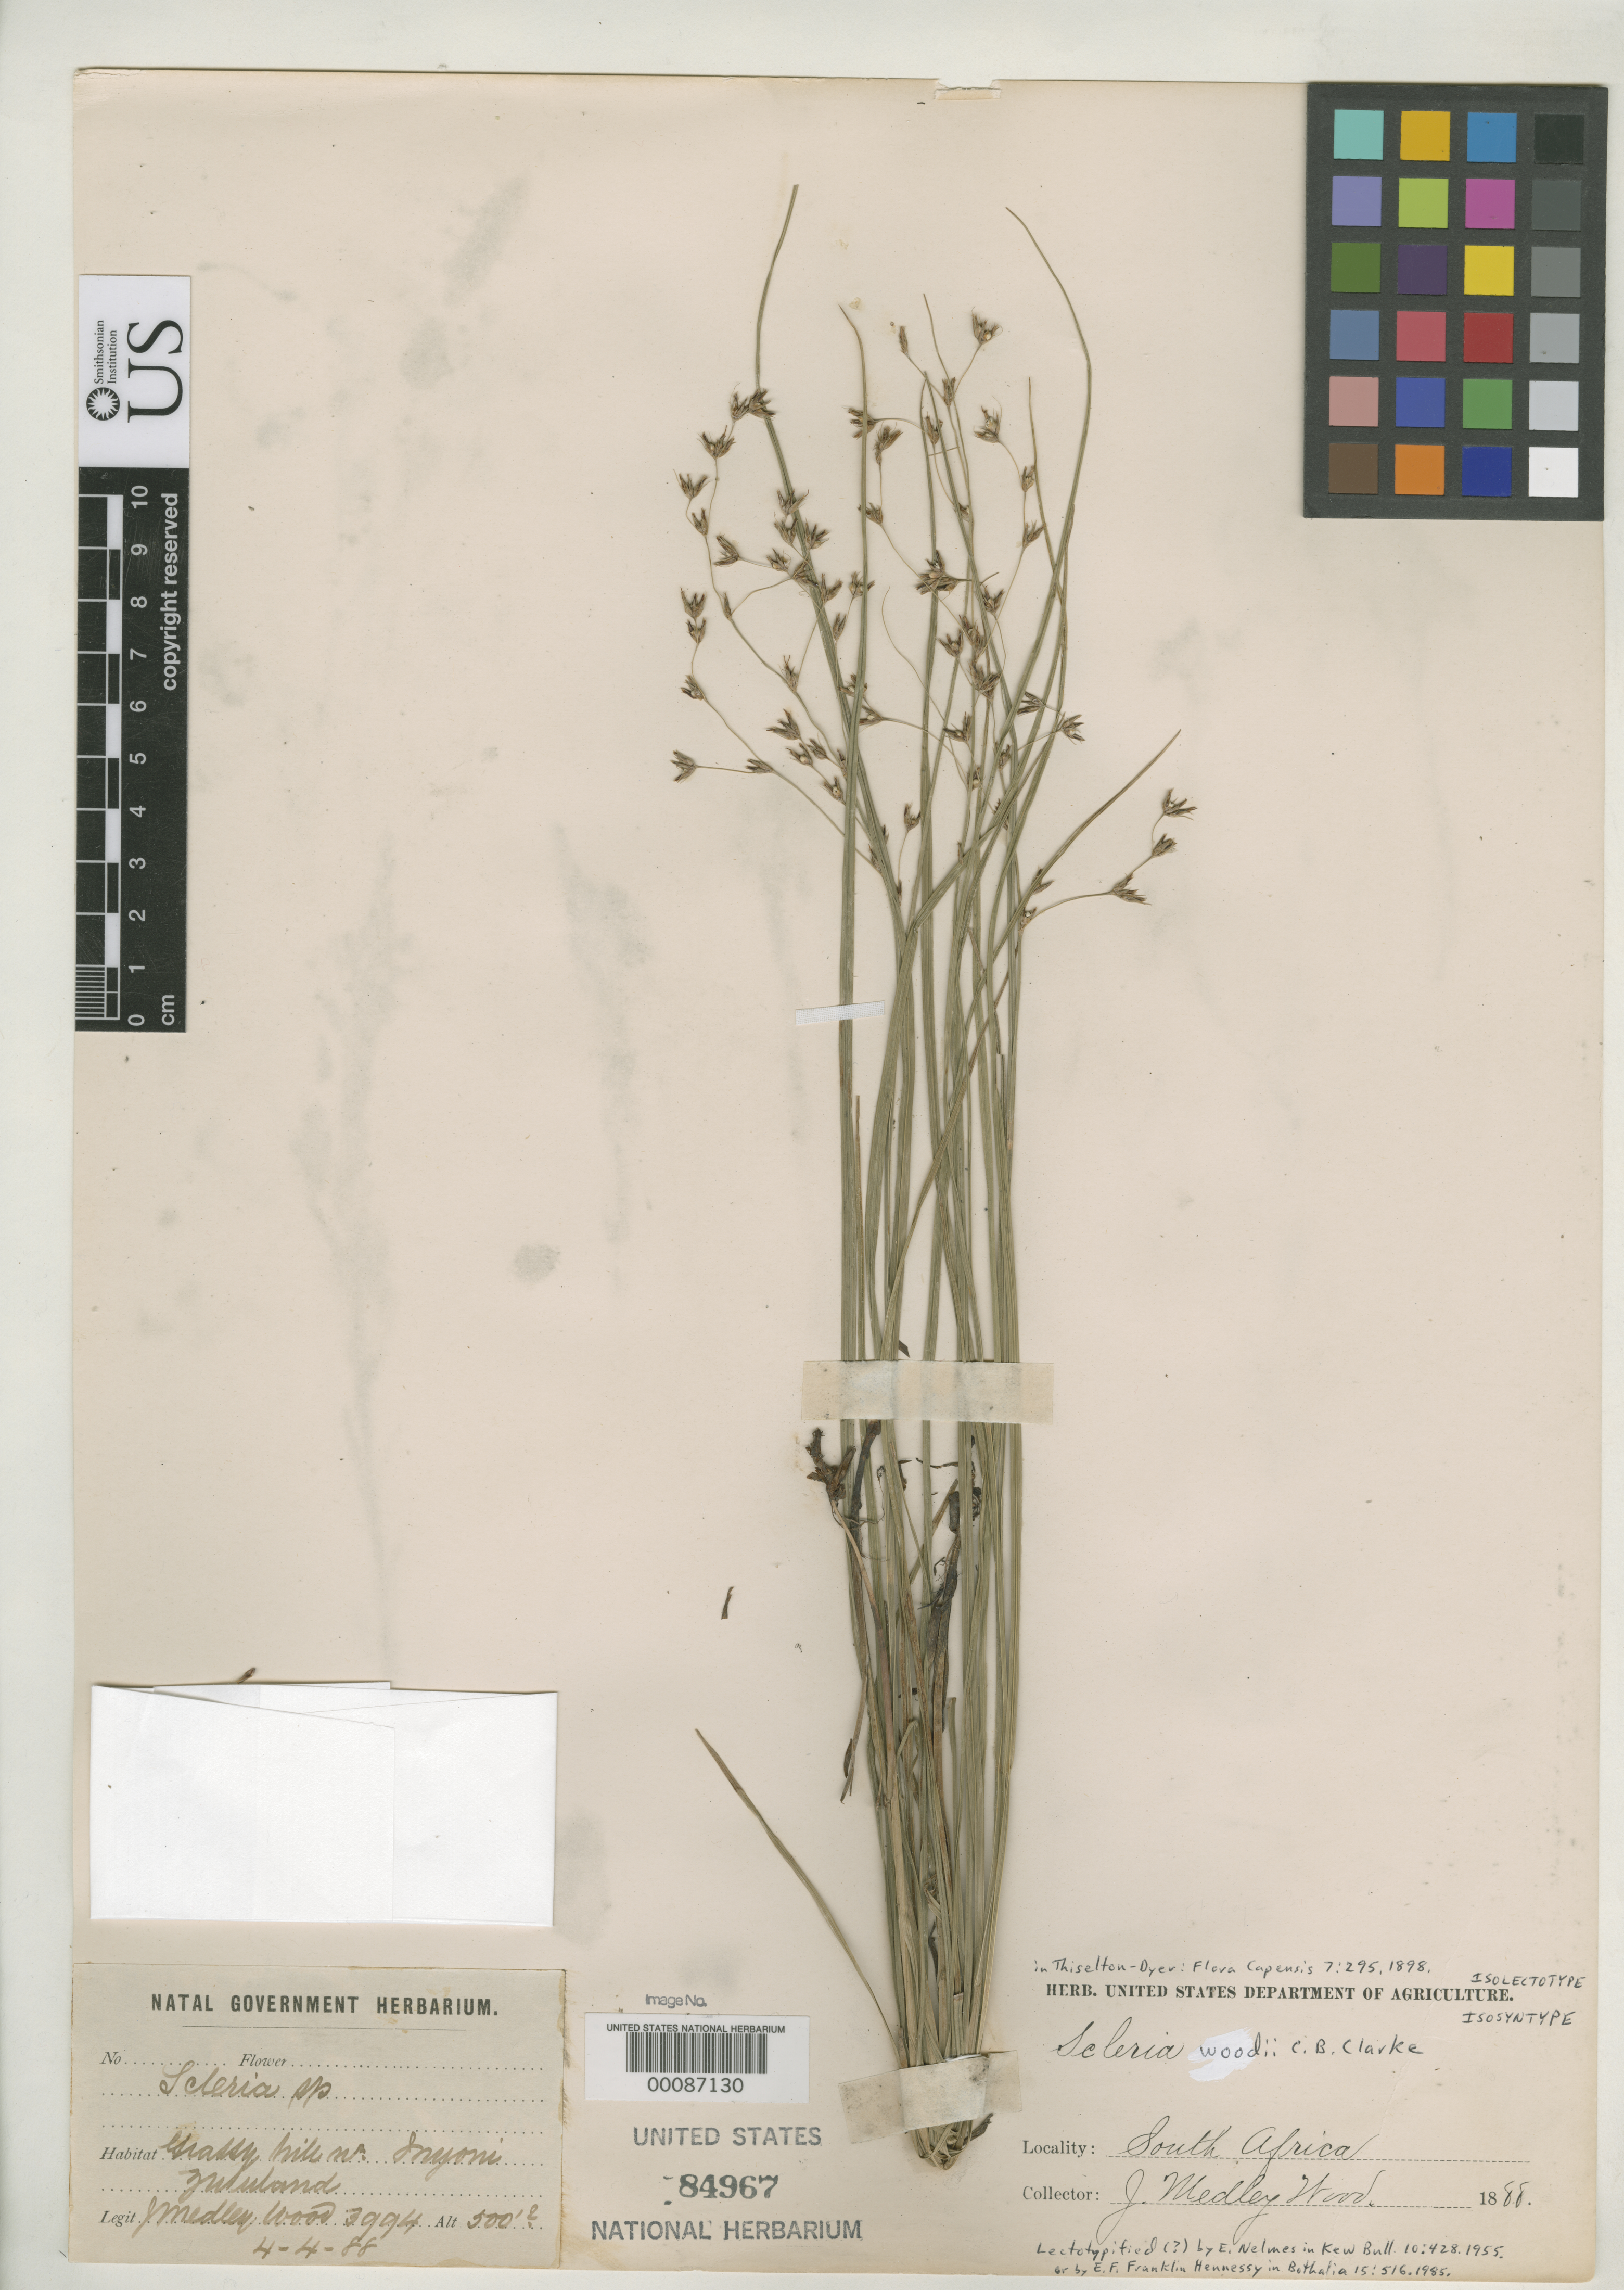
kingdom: Plantae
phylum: Tracheophyta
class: Liliopsida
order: Poales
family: Cyperaceae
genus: Scleria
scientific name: Scleria woodii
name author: C.B. Clarke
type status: Isolectotype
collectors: J. M. Wood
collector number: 3994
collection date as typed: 04 Apr 1888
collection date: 1888-04-04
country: South Africa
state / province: KwaZulu-Natal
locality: Zululand, near Inyoni.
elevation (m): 152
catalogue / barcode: US 84967